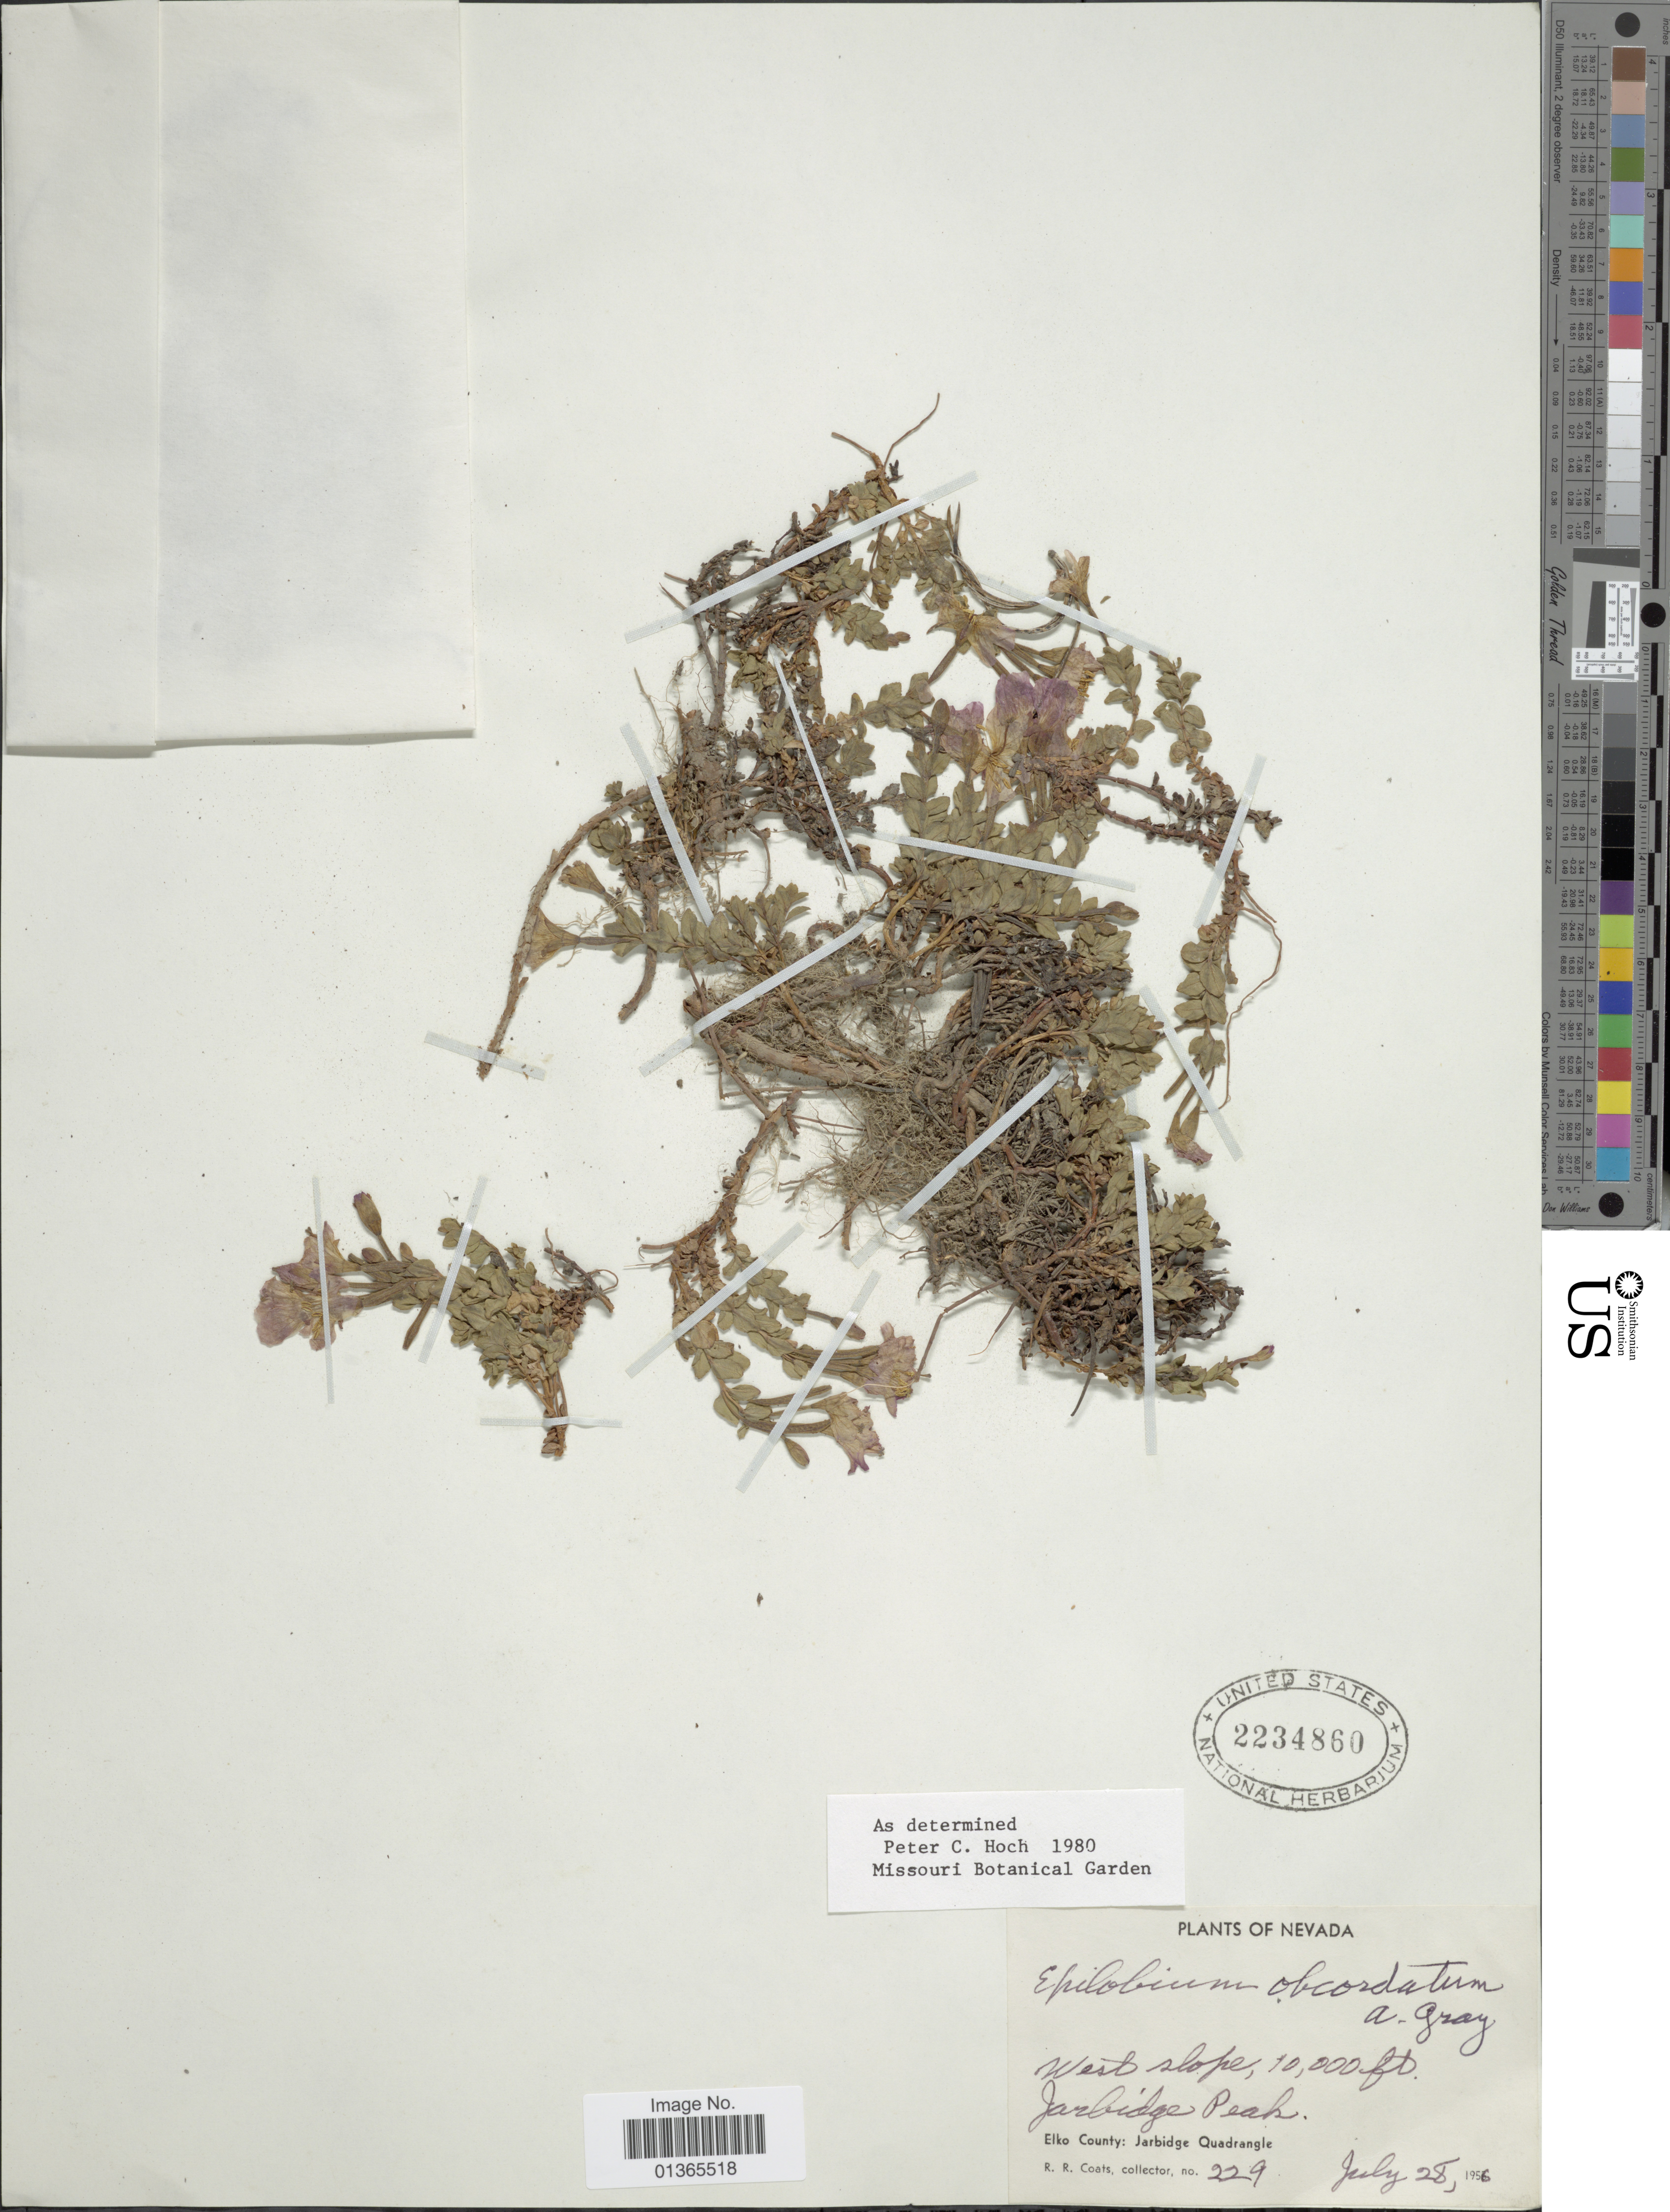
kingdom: Plantae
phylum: Tracheophyta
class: Magnoliopsida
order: Myrtales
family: Onagraceae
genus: Epilobium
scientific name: Epilobium obcordatum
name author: A. Gray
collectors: R. Coats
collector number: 229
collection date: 1956-07-28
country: United States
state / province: Nevada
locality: Jarbidge Peak. Elko County: Jarbidge Quadrangle.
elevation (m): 3048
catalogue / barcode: US 2234860